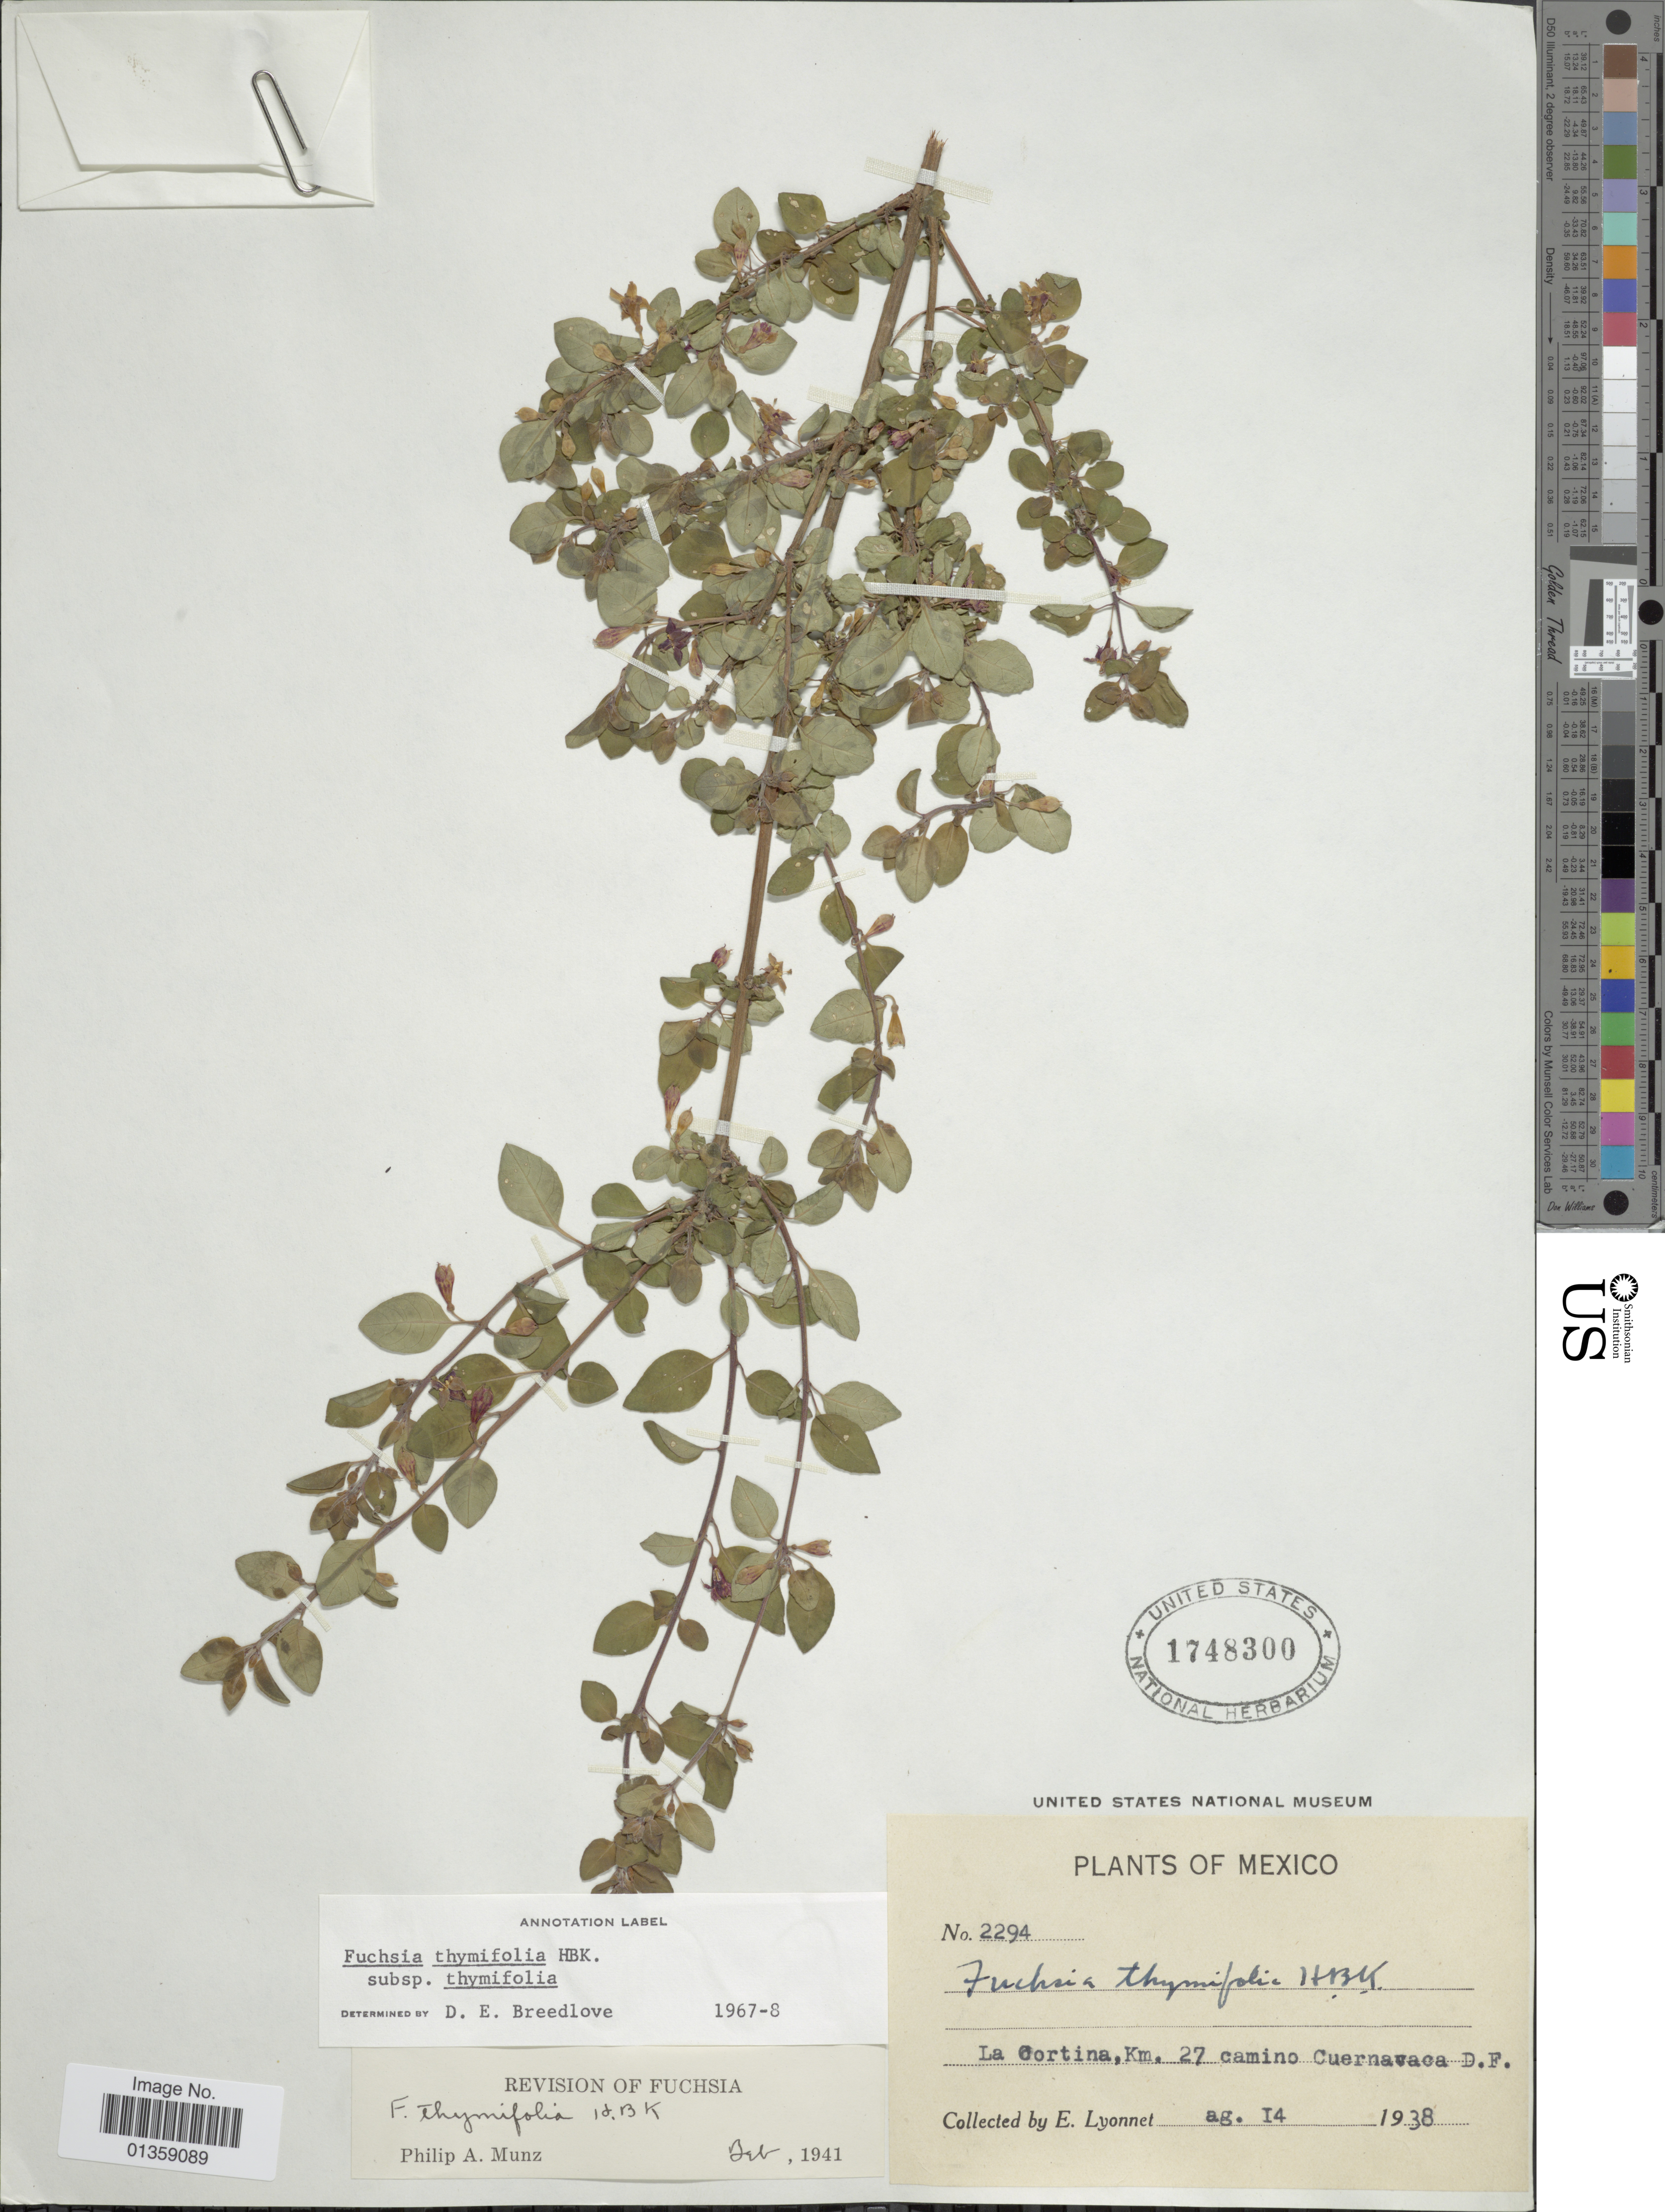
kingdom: Plantae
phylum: Tracheophyta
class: Magnoliopsida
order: Myrtales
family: Onagraceae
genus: Fuchsia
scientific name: Fuchsia thymifolia subsp. thymifolia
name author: Kunth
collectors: E. Lyonnet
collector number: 2294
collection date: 1938-08-14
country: Mexico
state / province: Distrito Federal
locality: La Cortina, Km. 27 camino Cuernavaca D.F.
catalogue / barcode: US 1748300